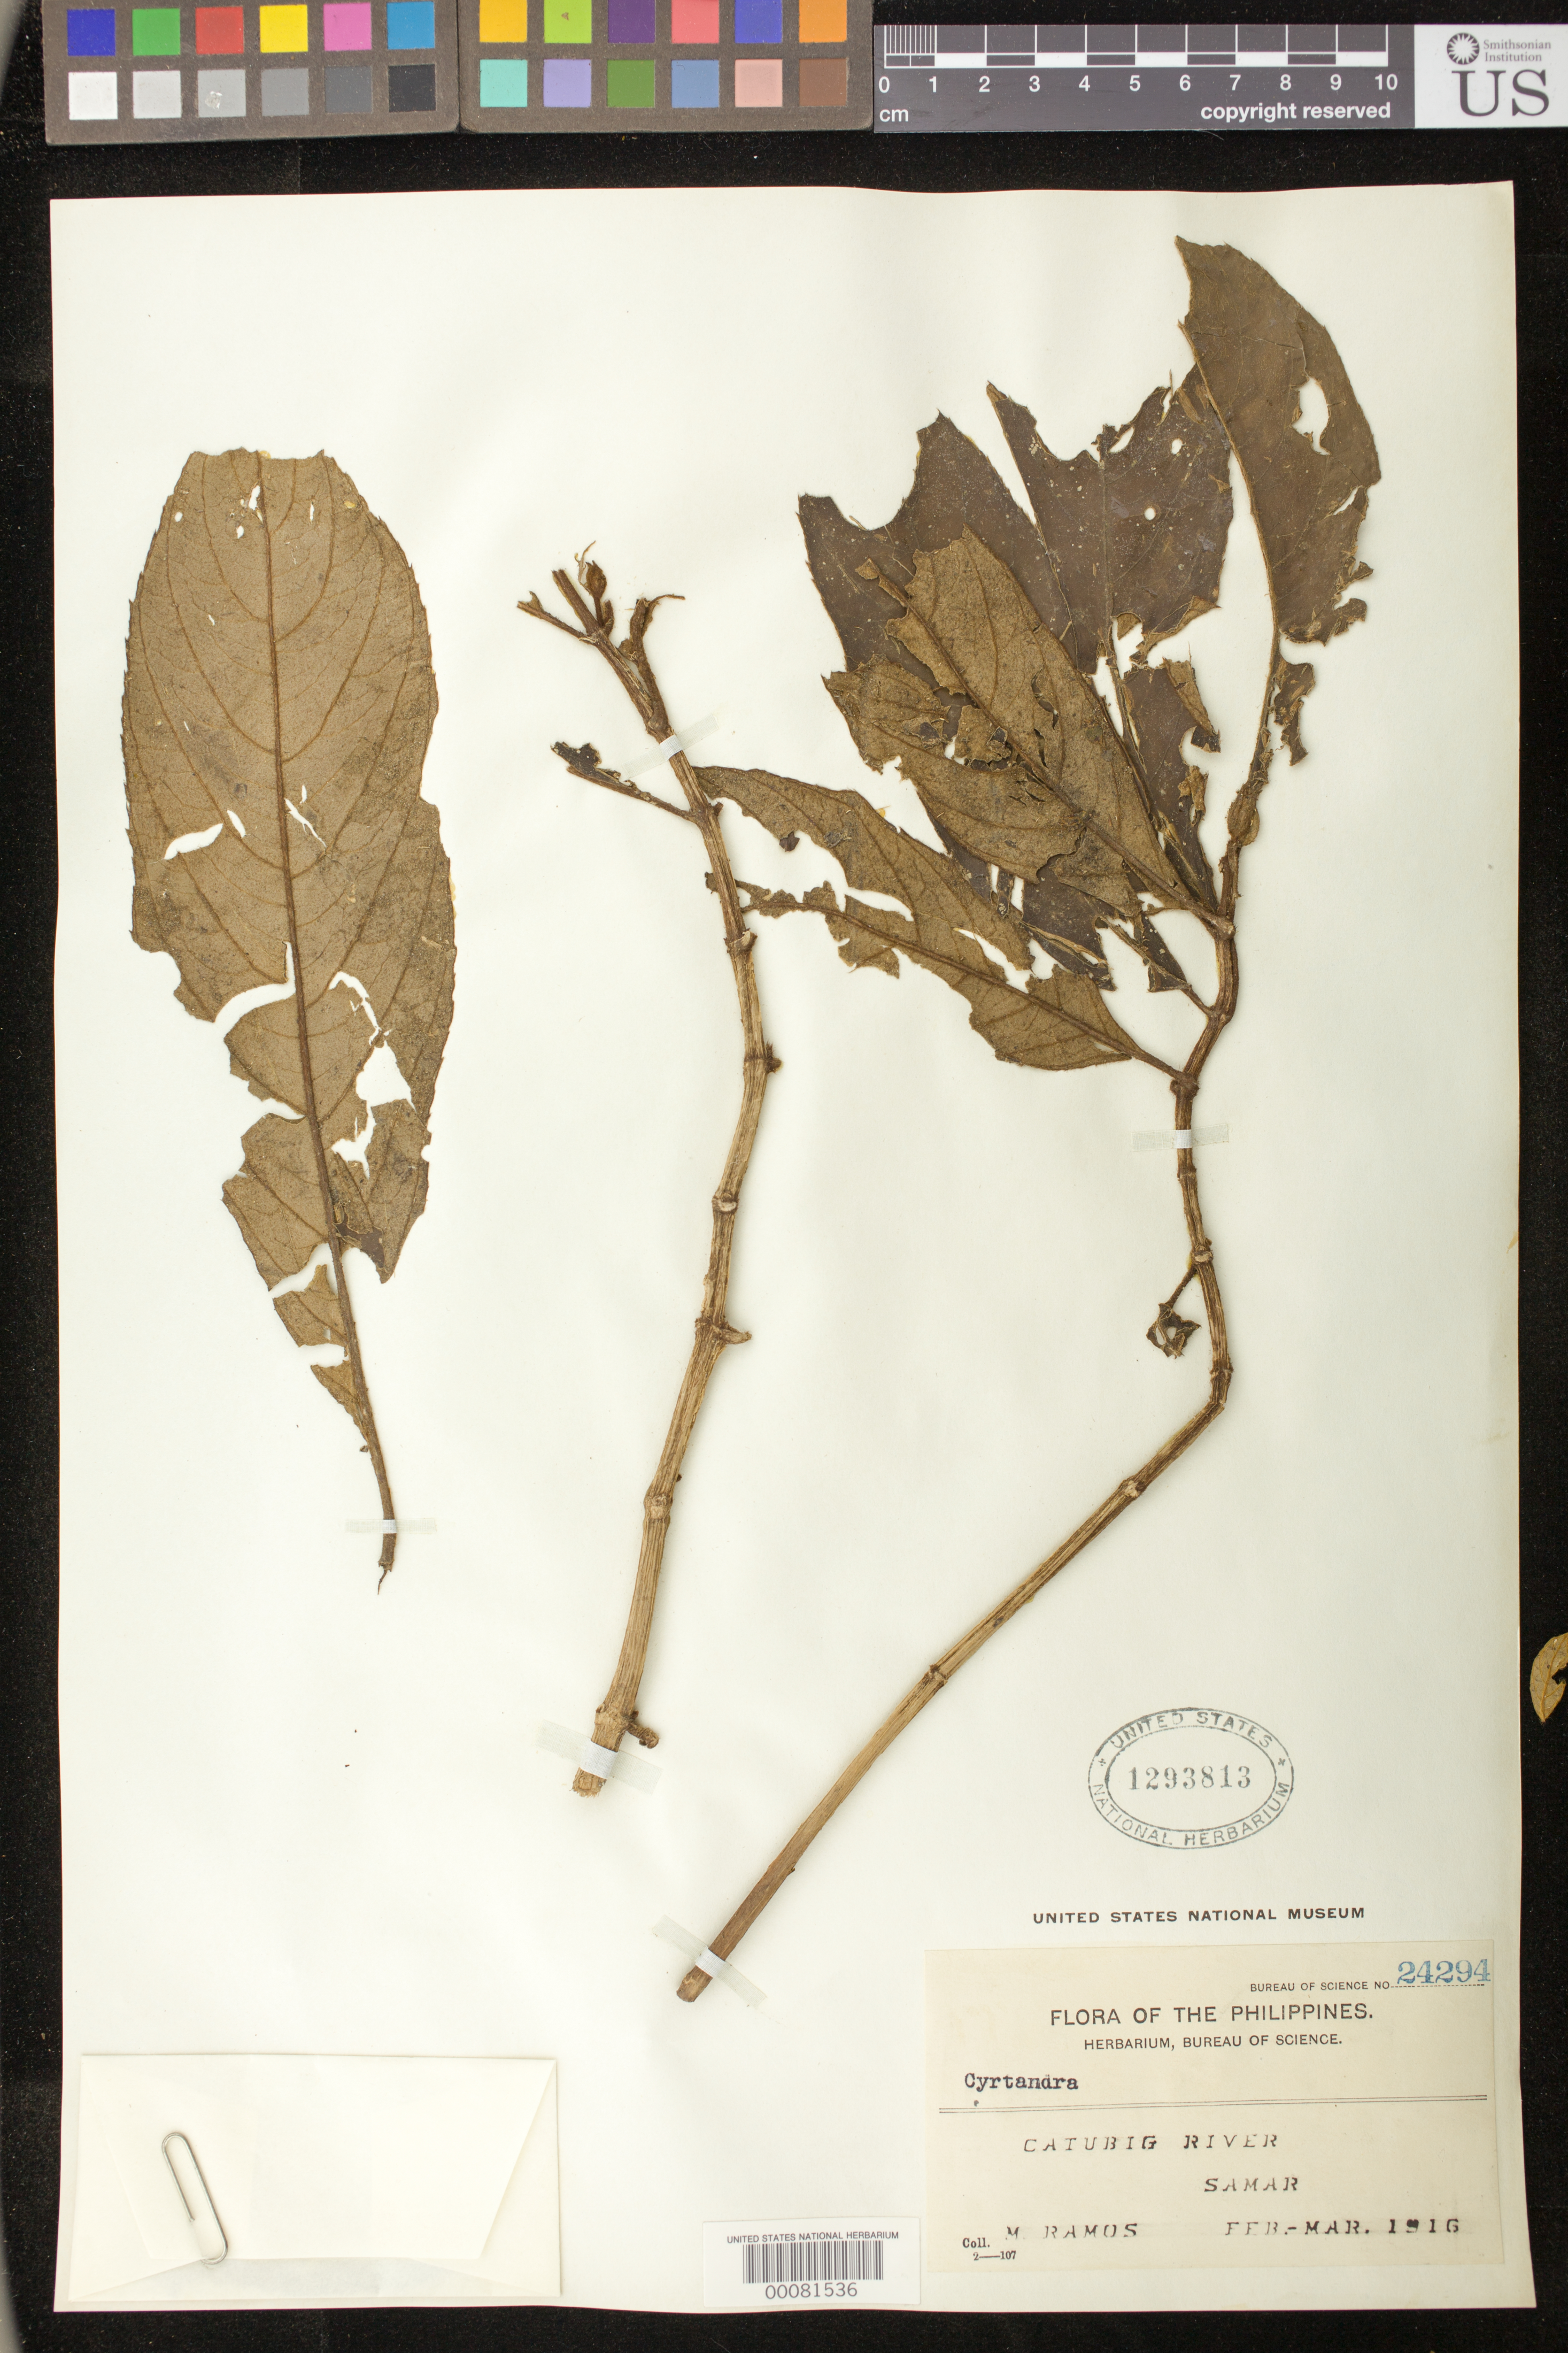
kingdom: Plantae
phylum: Tracheophyta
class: Magnoliopsida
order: Lamiales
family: Gesneriaceae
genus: Cyrtandra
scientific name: Cyrtandra sp.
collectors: M. Ramos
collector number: Bur. Sci. 24294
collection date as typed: Feb-Mar 1916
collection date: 1916-02/1916-03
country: Philippines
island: Samar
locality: Catubig river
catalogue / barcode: US 1293813